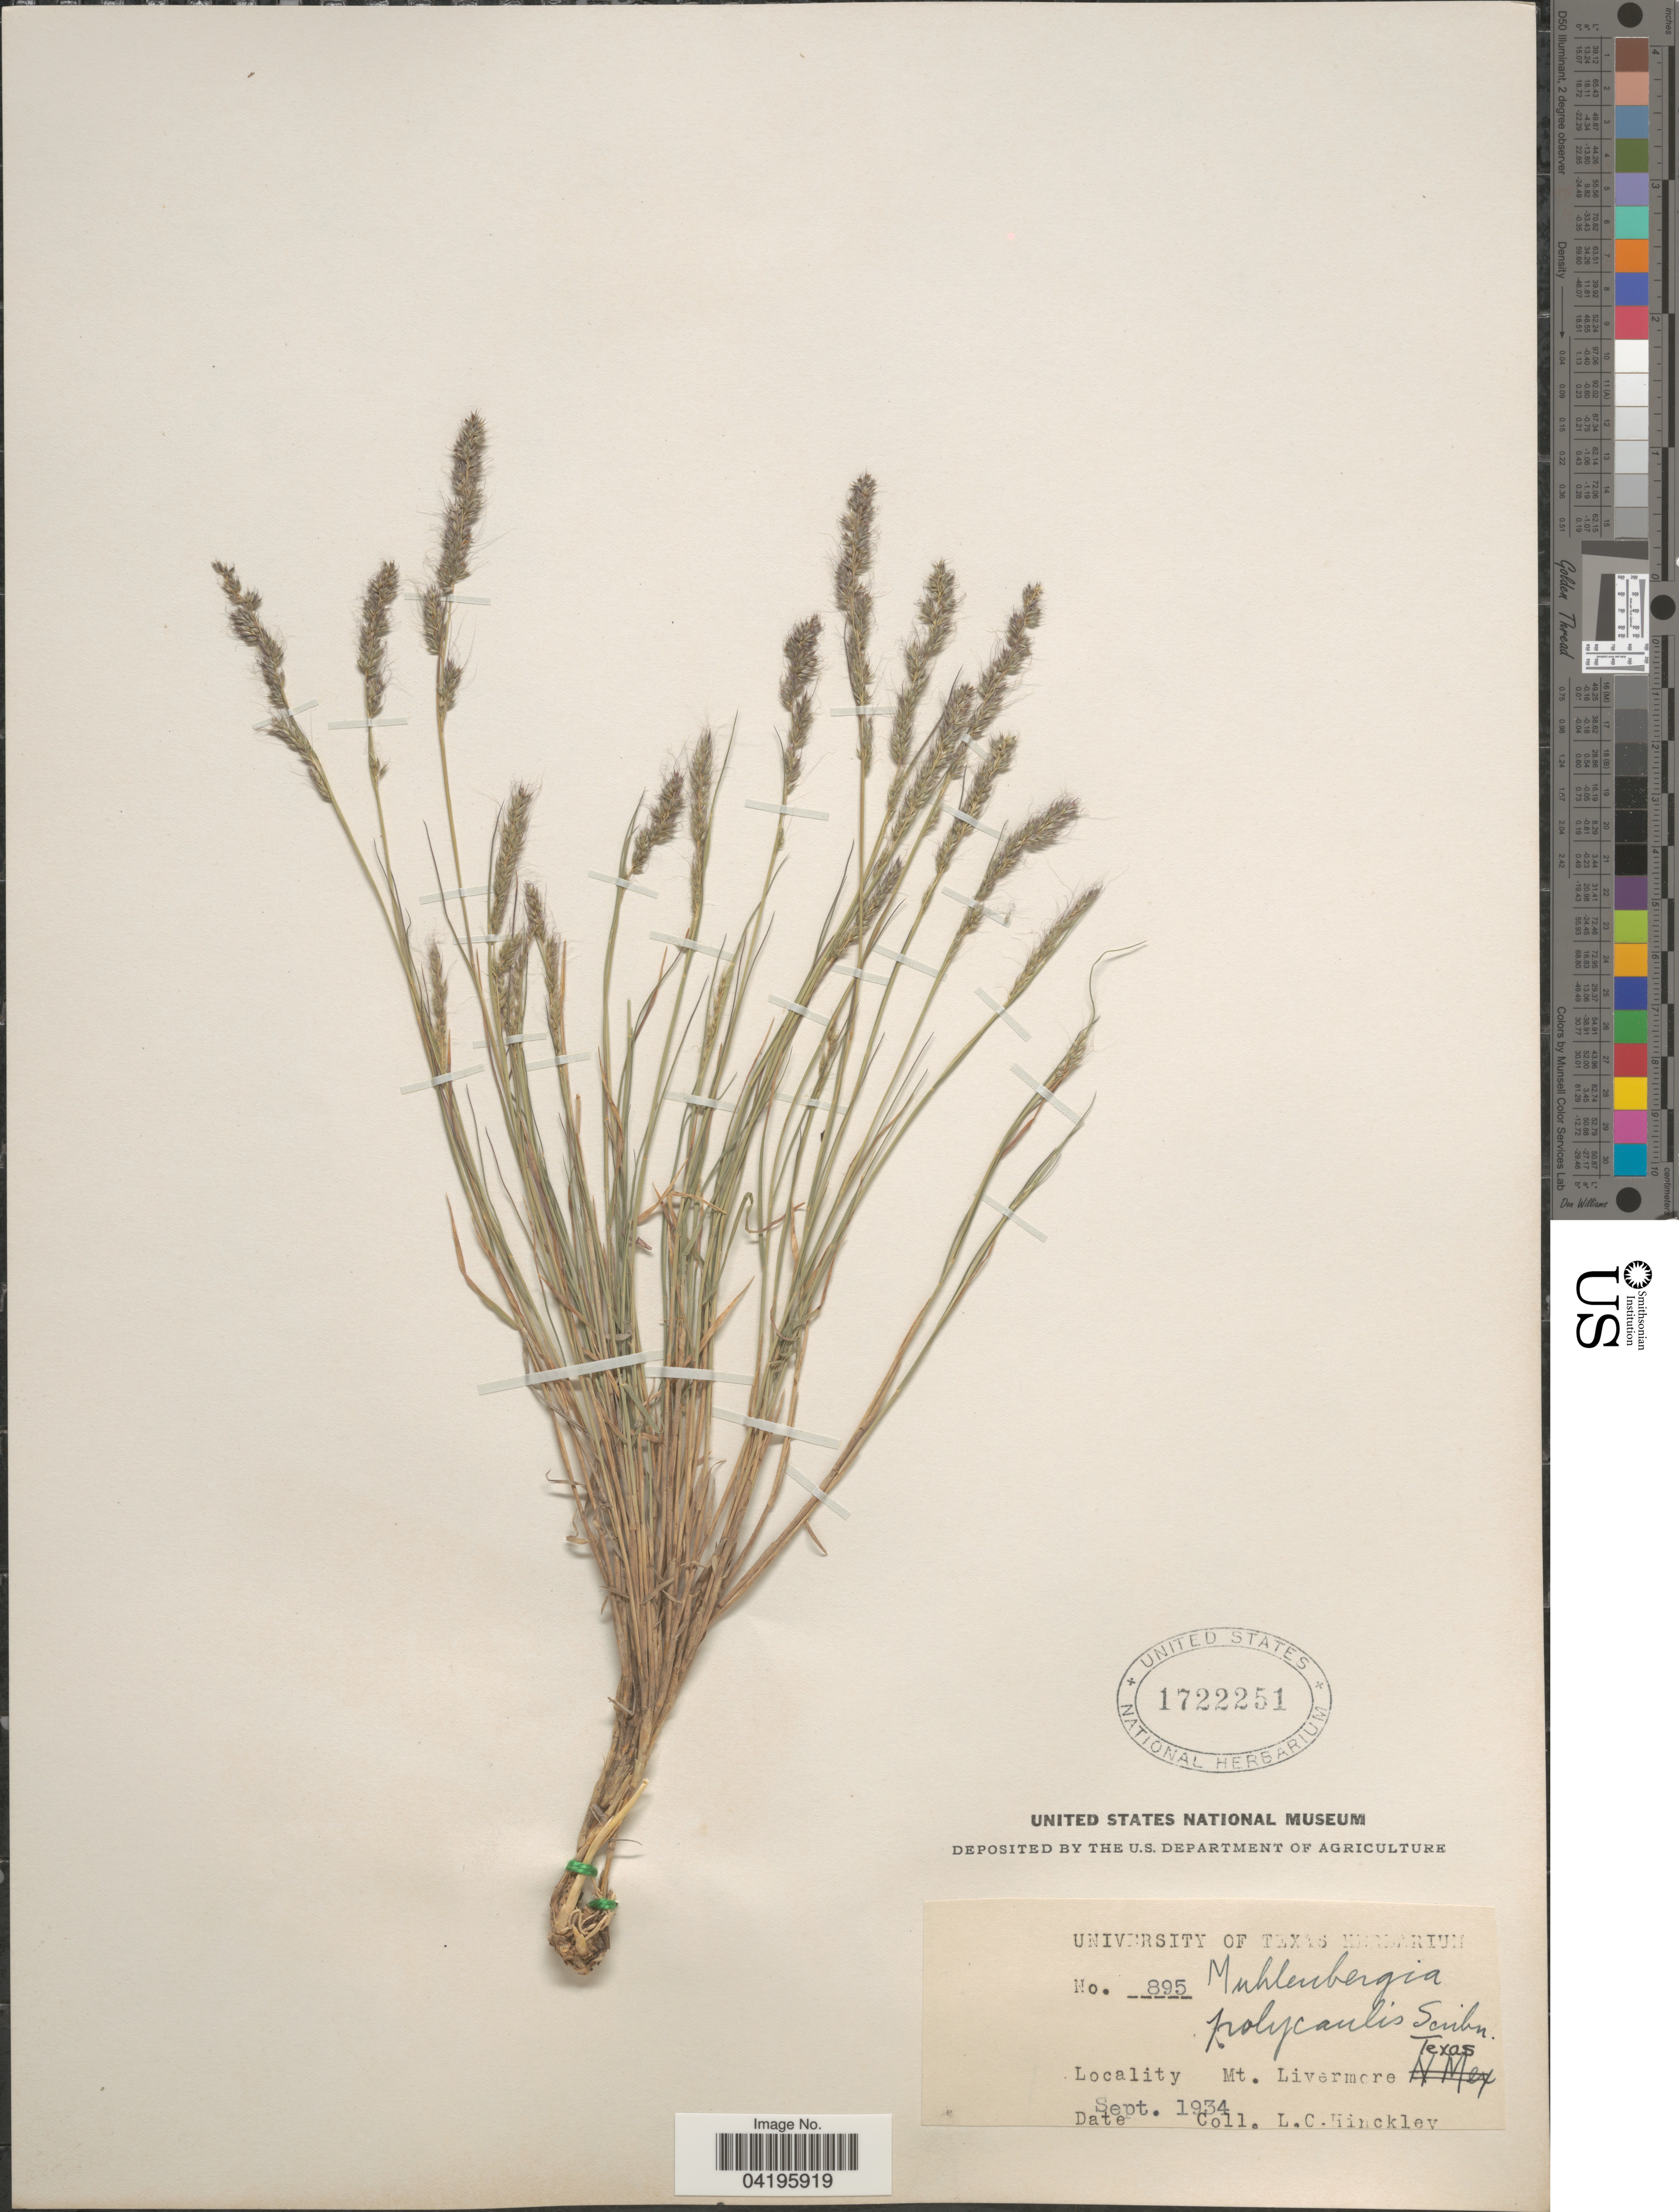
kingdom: Plantae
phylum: Tracheophyta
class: Liliopsida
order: Poales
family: Poaceae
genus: Muhlenbergia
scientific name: Muhlenbergia polycaulis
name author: Scribn.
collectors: L. Hinckley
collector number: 895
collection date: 1934-09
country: United States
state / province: Texas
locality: Mt. Livermore.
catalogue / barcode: US 1722251